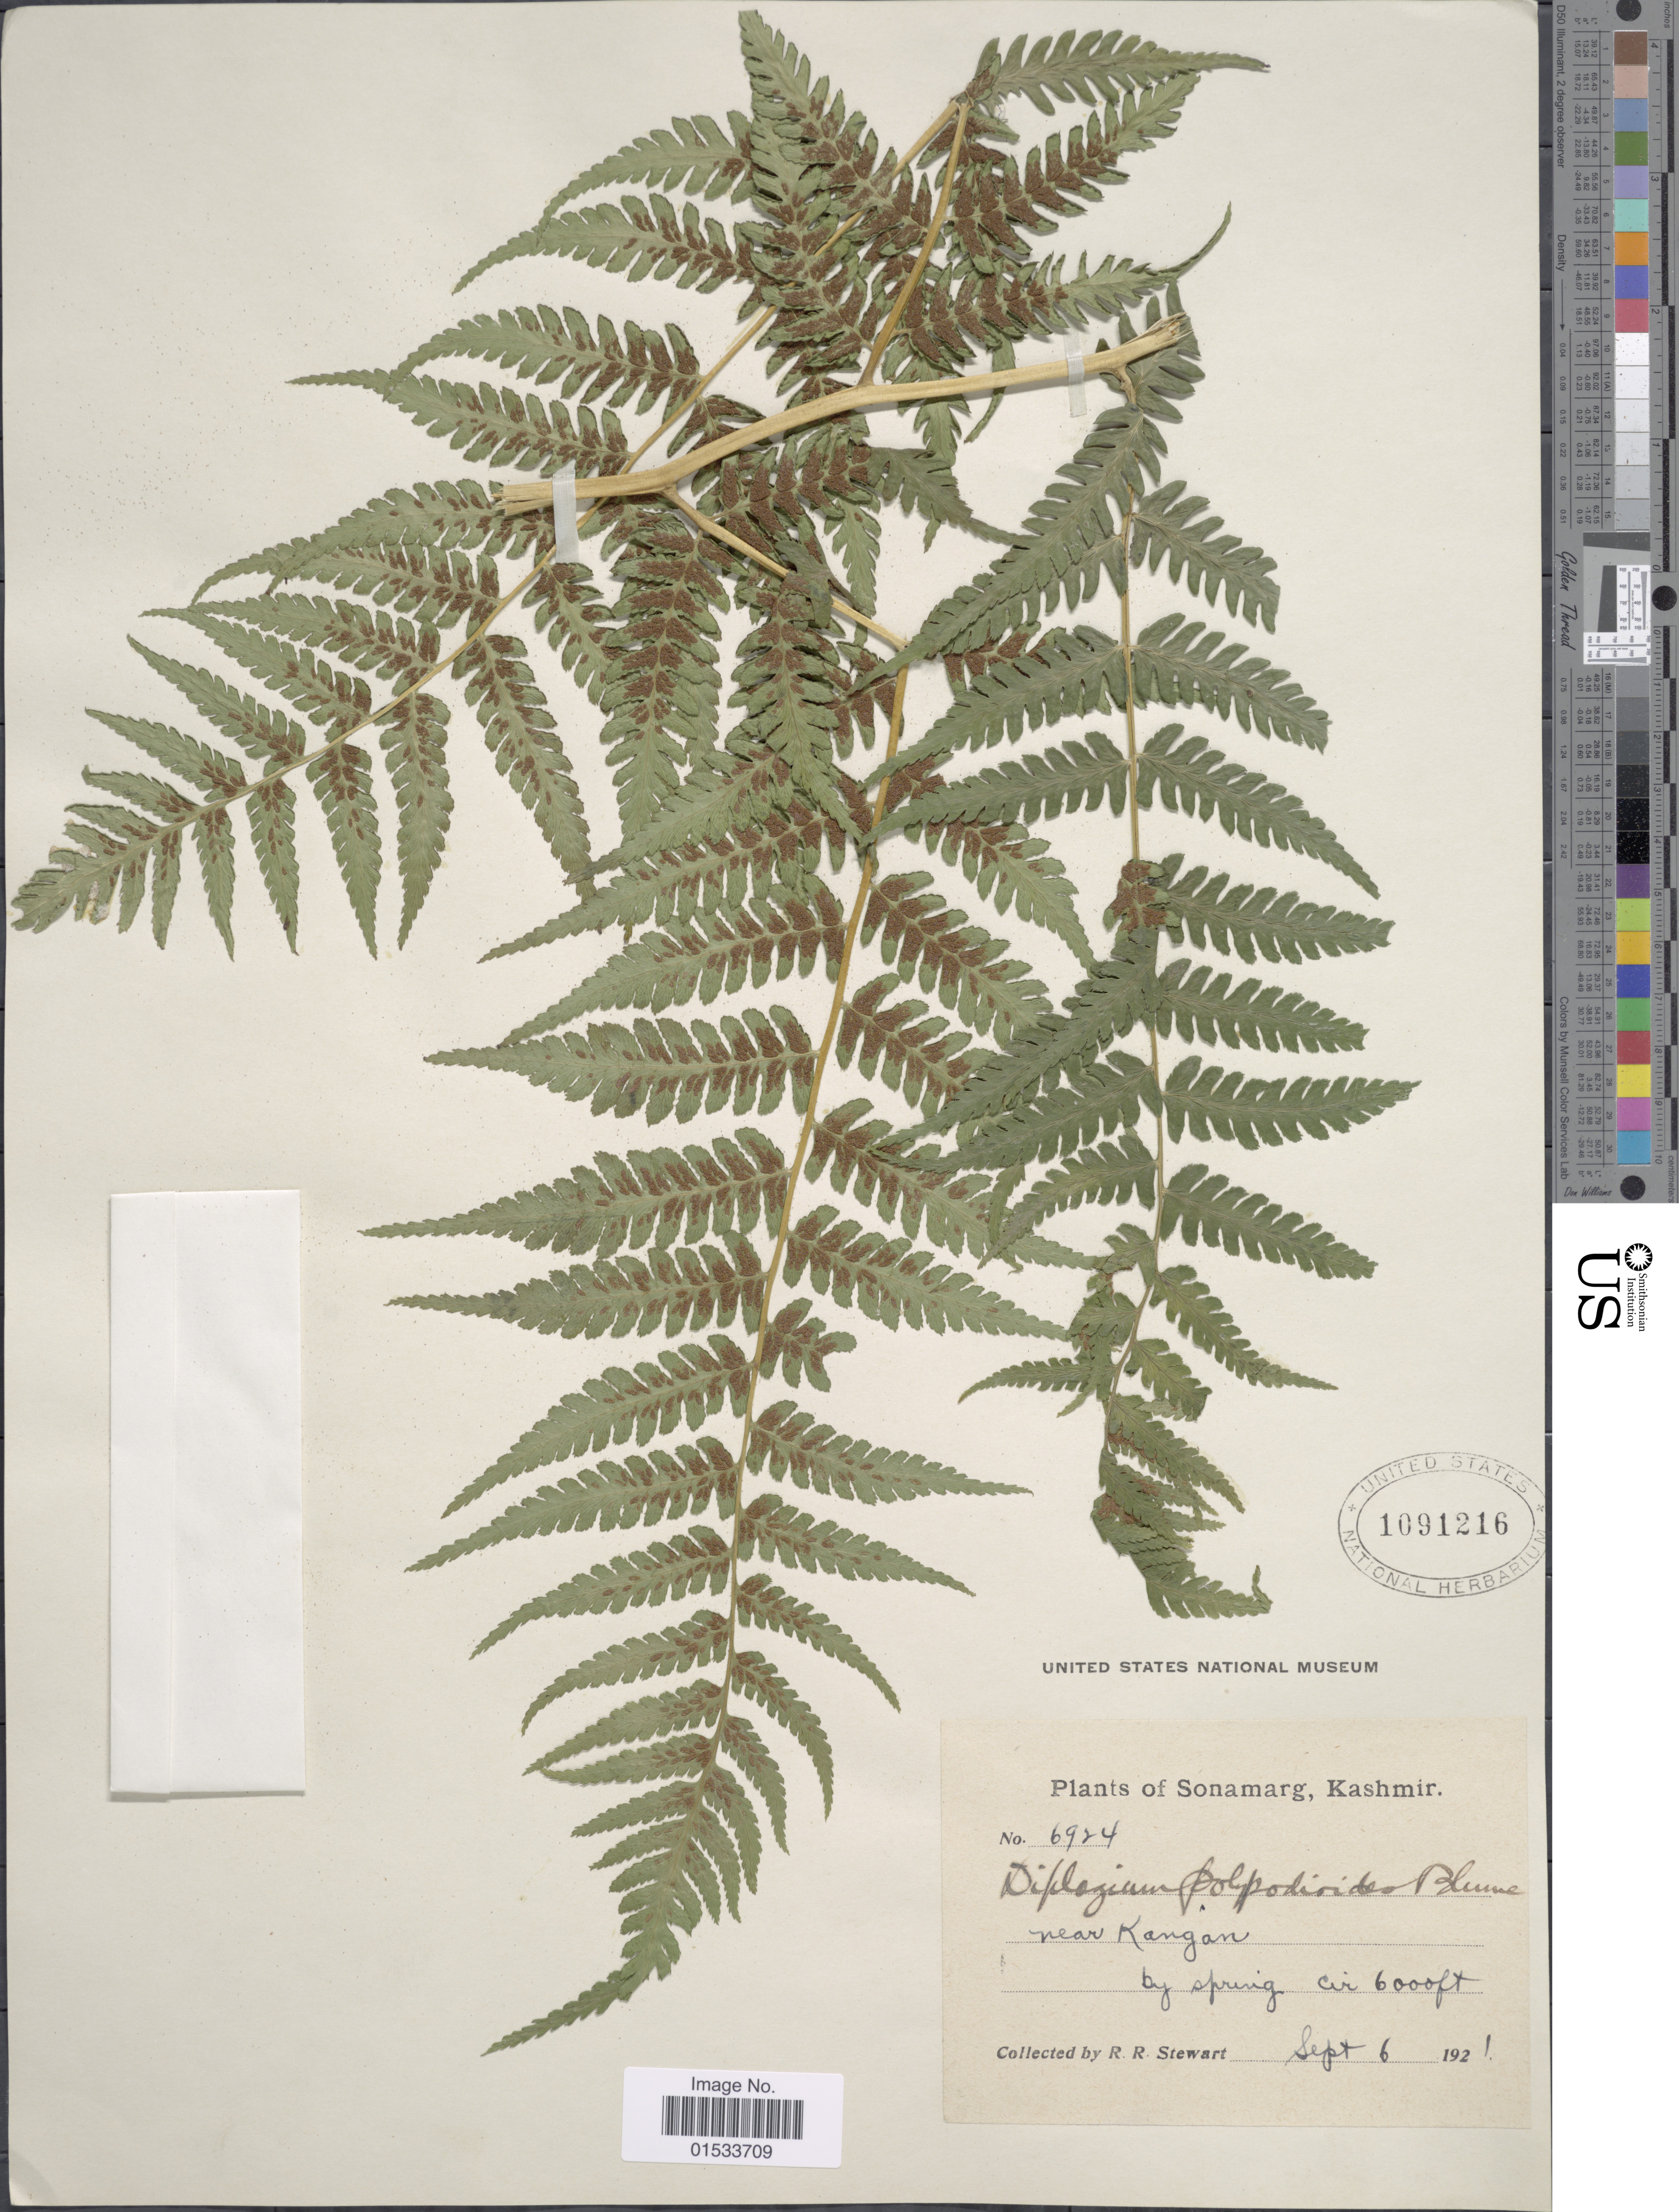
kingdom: Plantae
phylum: Tracheophyta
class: Polypodiopsida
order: Polypodiales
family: Athyriaceae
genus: Diplazium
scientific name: Diplazium frondosum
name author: C. Chr.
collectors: R. R. Stewart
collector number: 6924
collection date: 1921-09-06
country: India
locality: Sonamarg, Kashmir, near Kangan by spring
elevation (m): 1829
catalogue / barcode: US 1091216